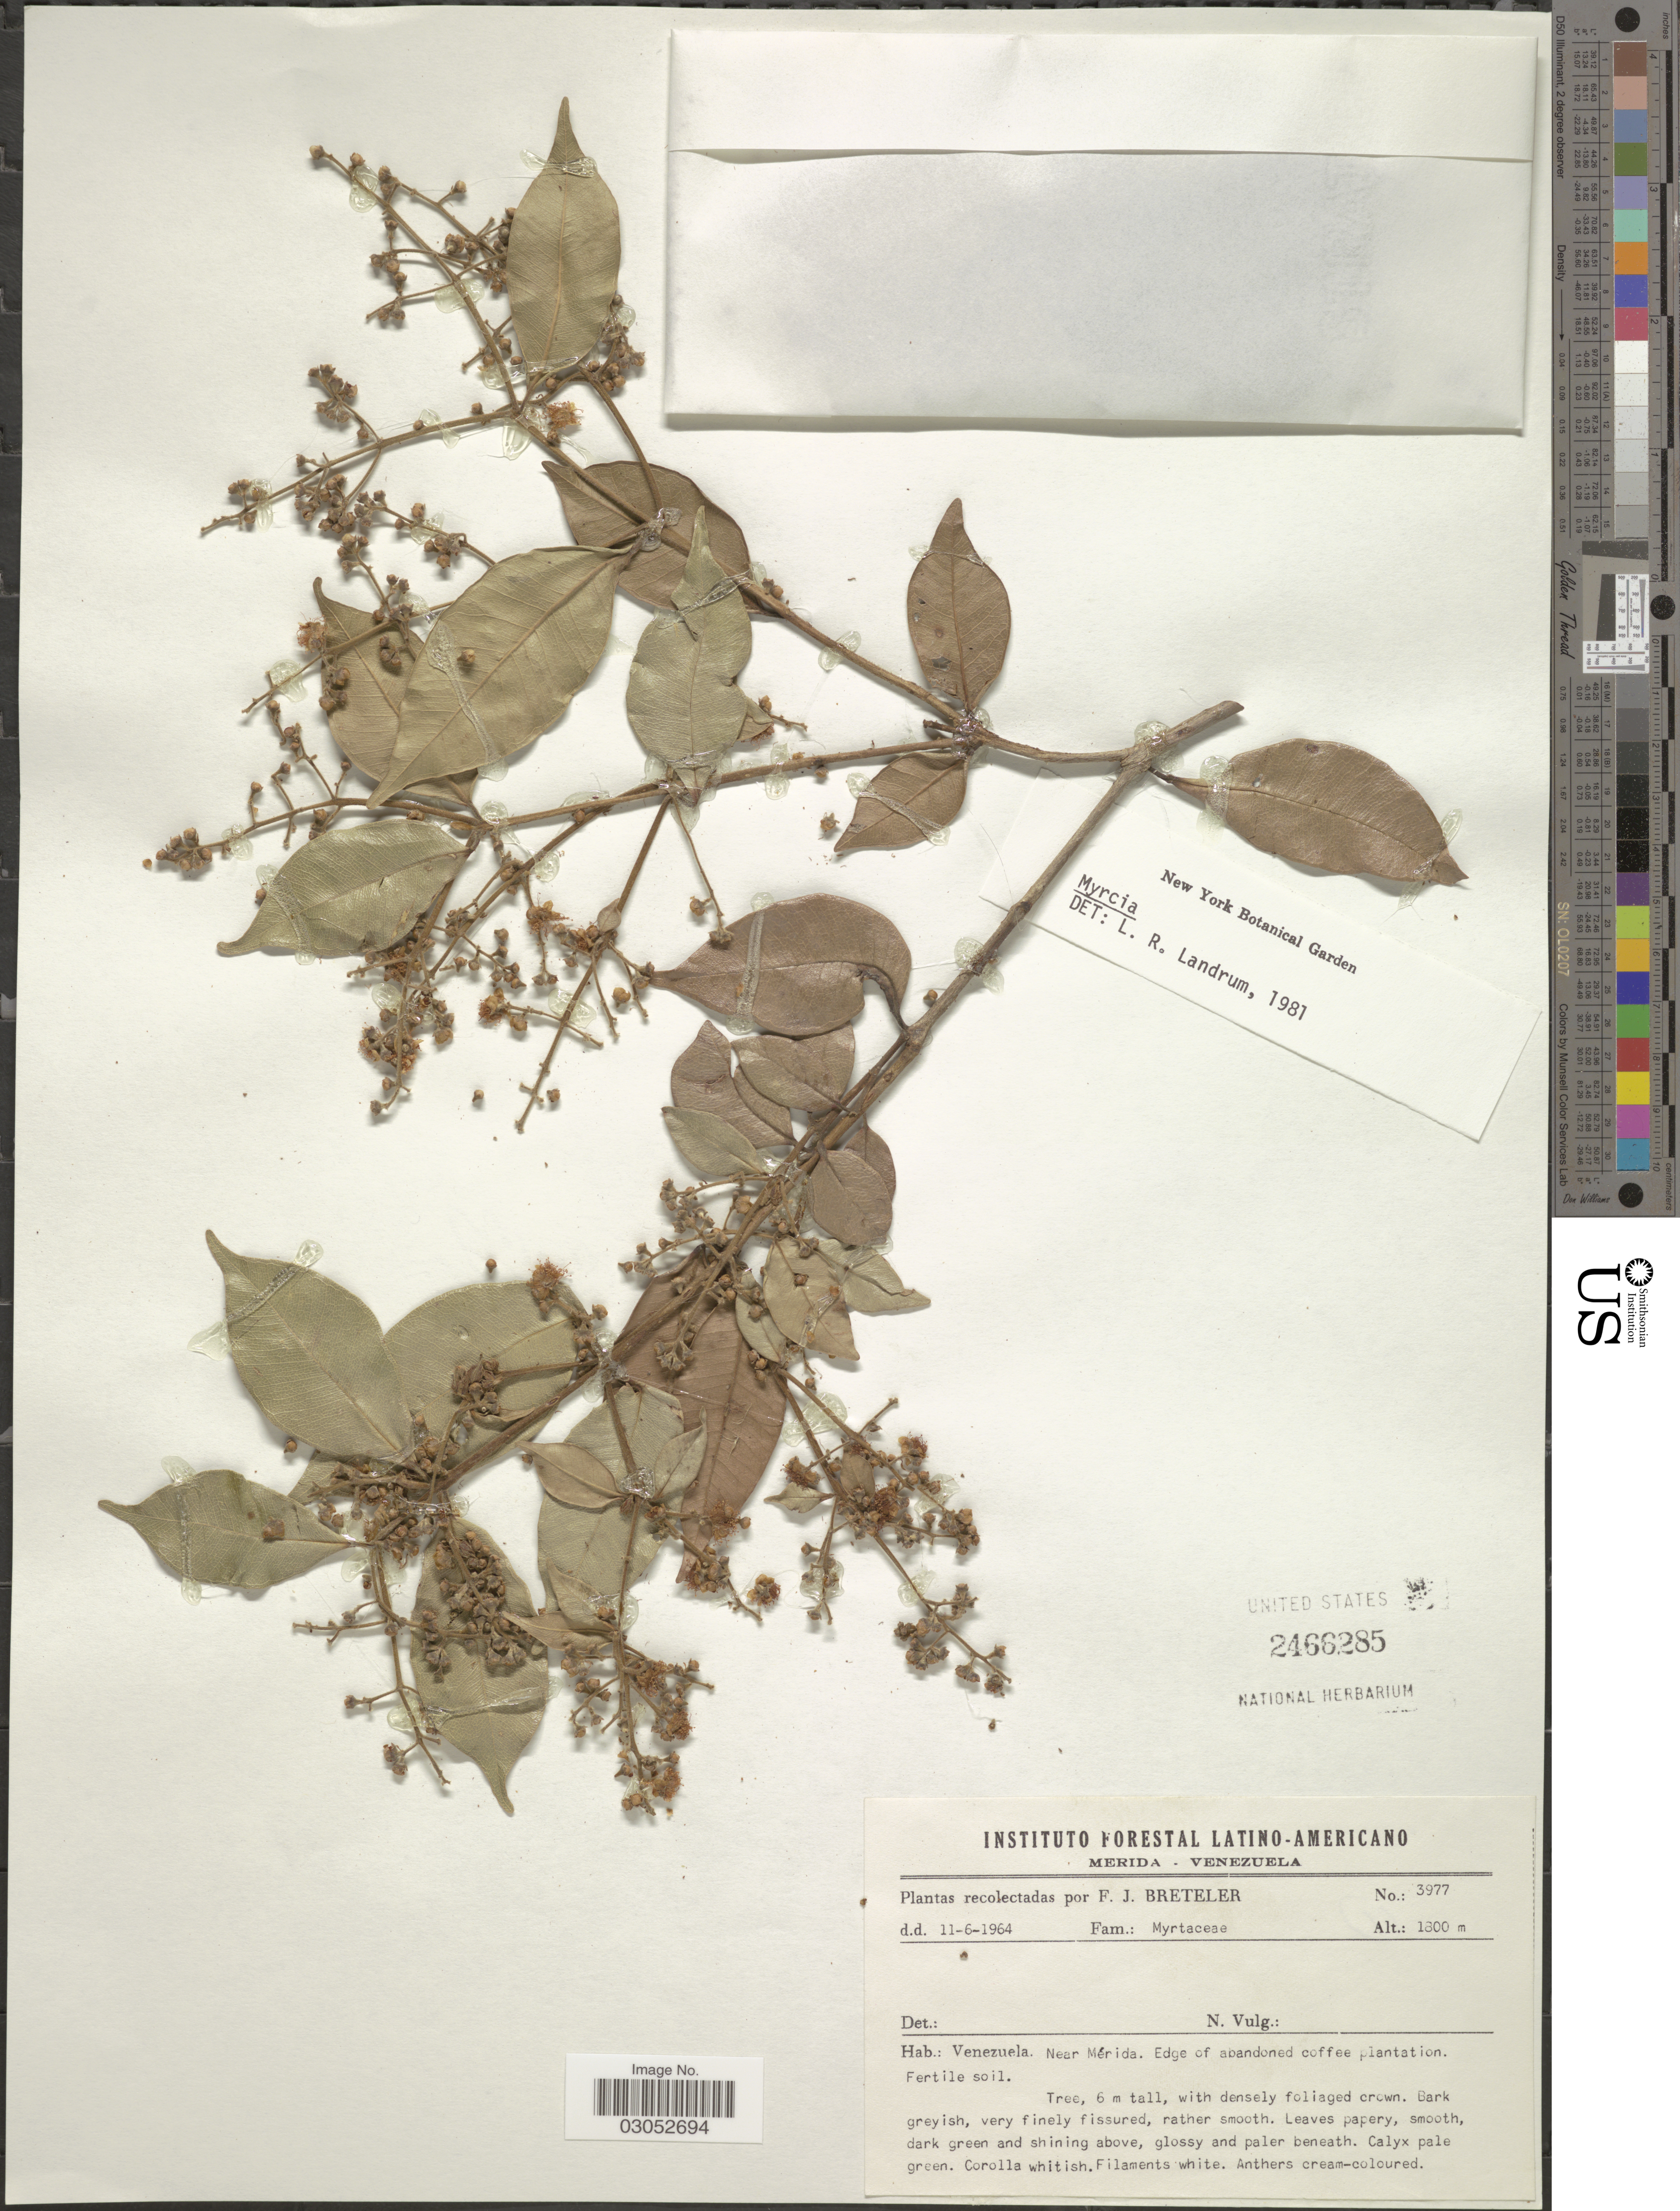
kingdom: Plantae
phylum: Tracheophyta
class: Magnoliopsida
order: Myrtales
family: Myrtaceae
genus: Myrcia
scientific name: Myrcia sp.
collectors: F. J. Breteler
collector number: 3977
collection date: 1964-06-11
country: Venezuela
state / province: Mérida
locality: Near Mérida. Edge of abandoned coffee plantation.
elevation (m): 1800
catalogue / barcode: US 2466285